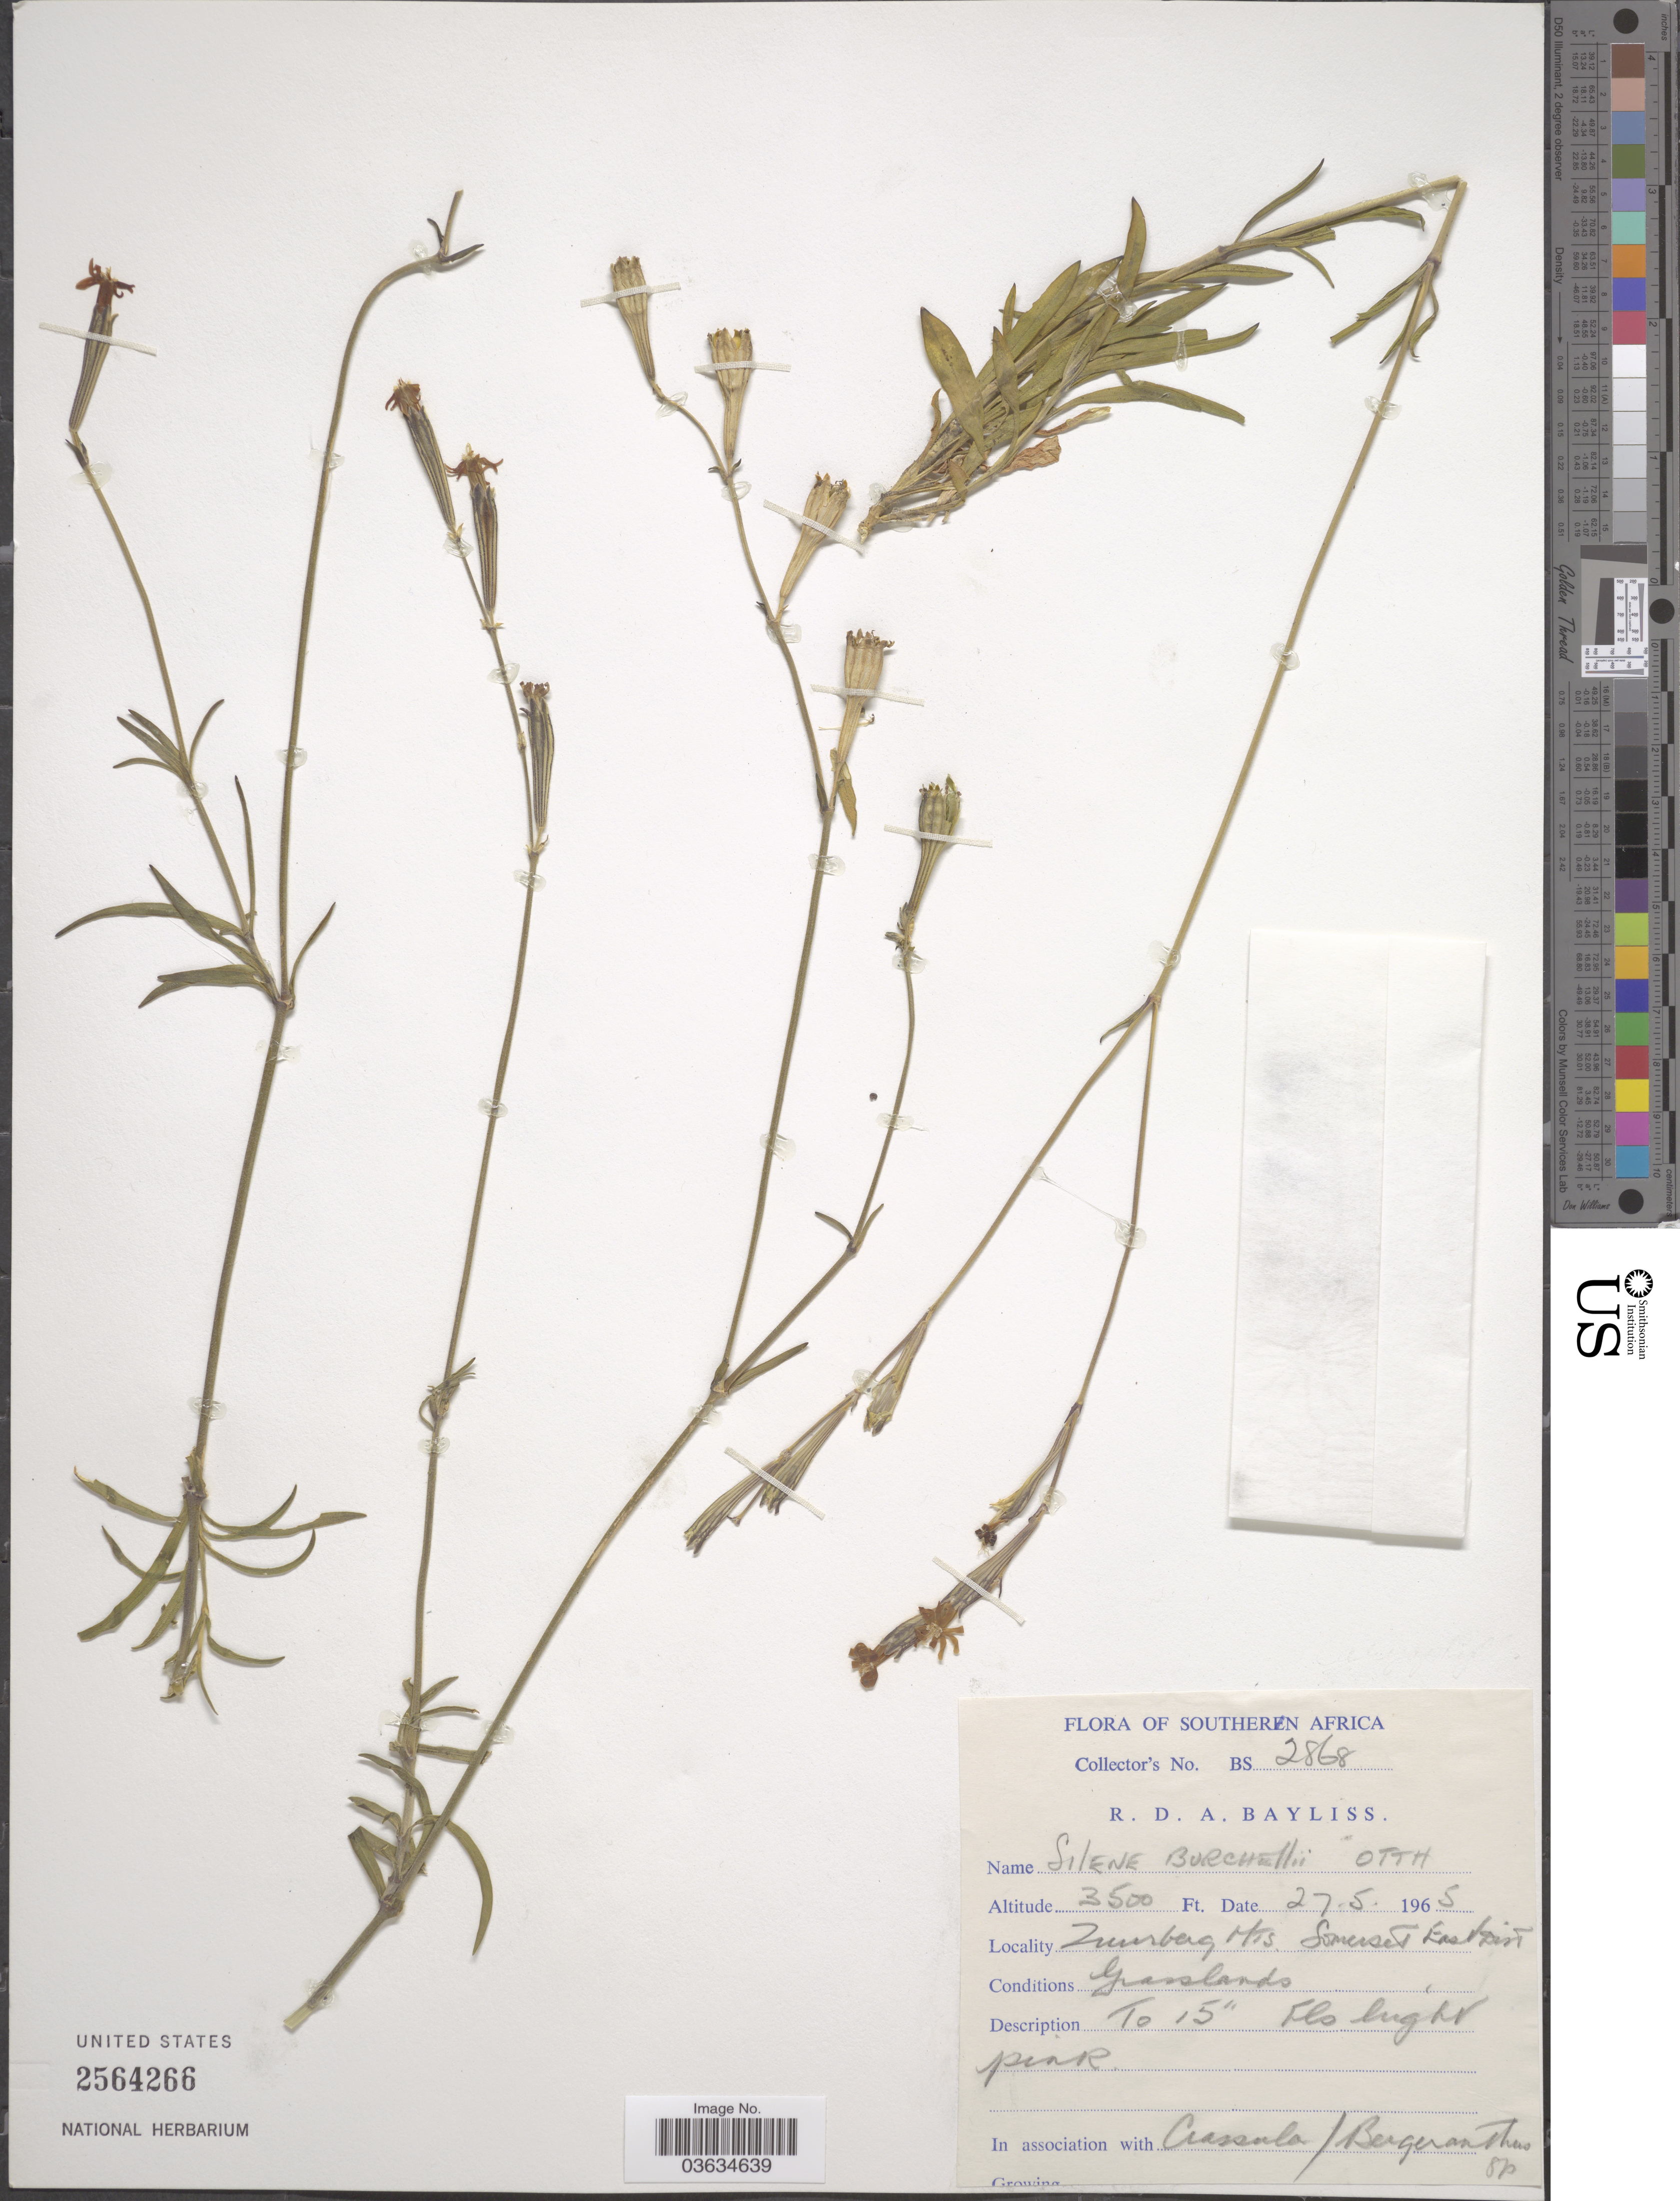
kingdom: Plantae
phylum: Tracheophyta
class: Magnoliopsida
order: Caryophyllales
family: Caryophyllaceae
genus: Silene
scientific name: Silene burchellii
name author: Otth ex DC.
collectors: R. Bayliss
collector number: BS2868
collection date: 1965-05-27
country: South Africa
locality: Zuurberg Mts. Somerset East Div.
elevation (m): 1067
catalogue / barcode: US 2564266